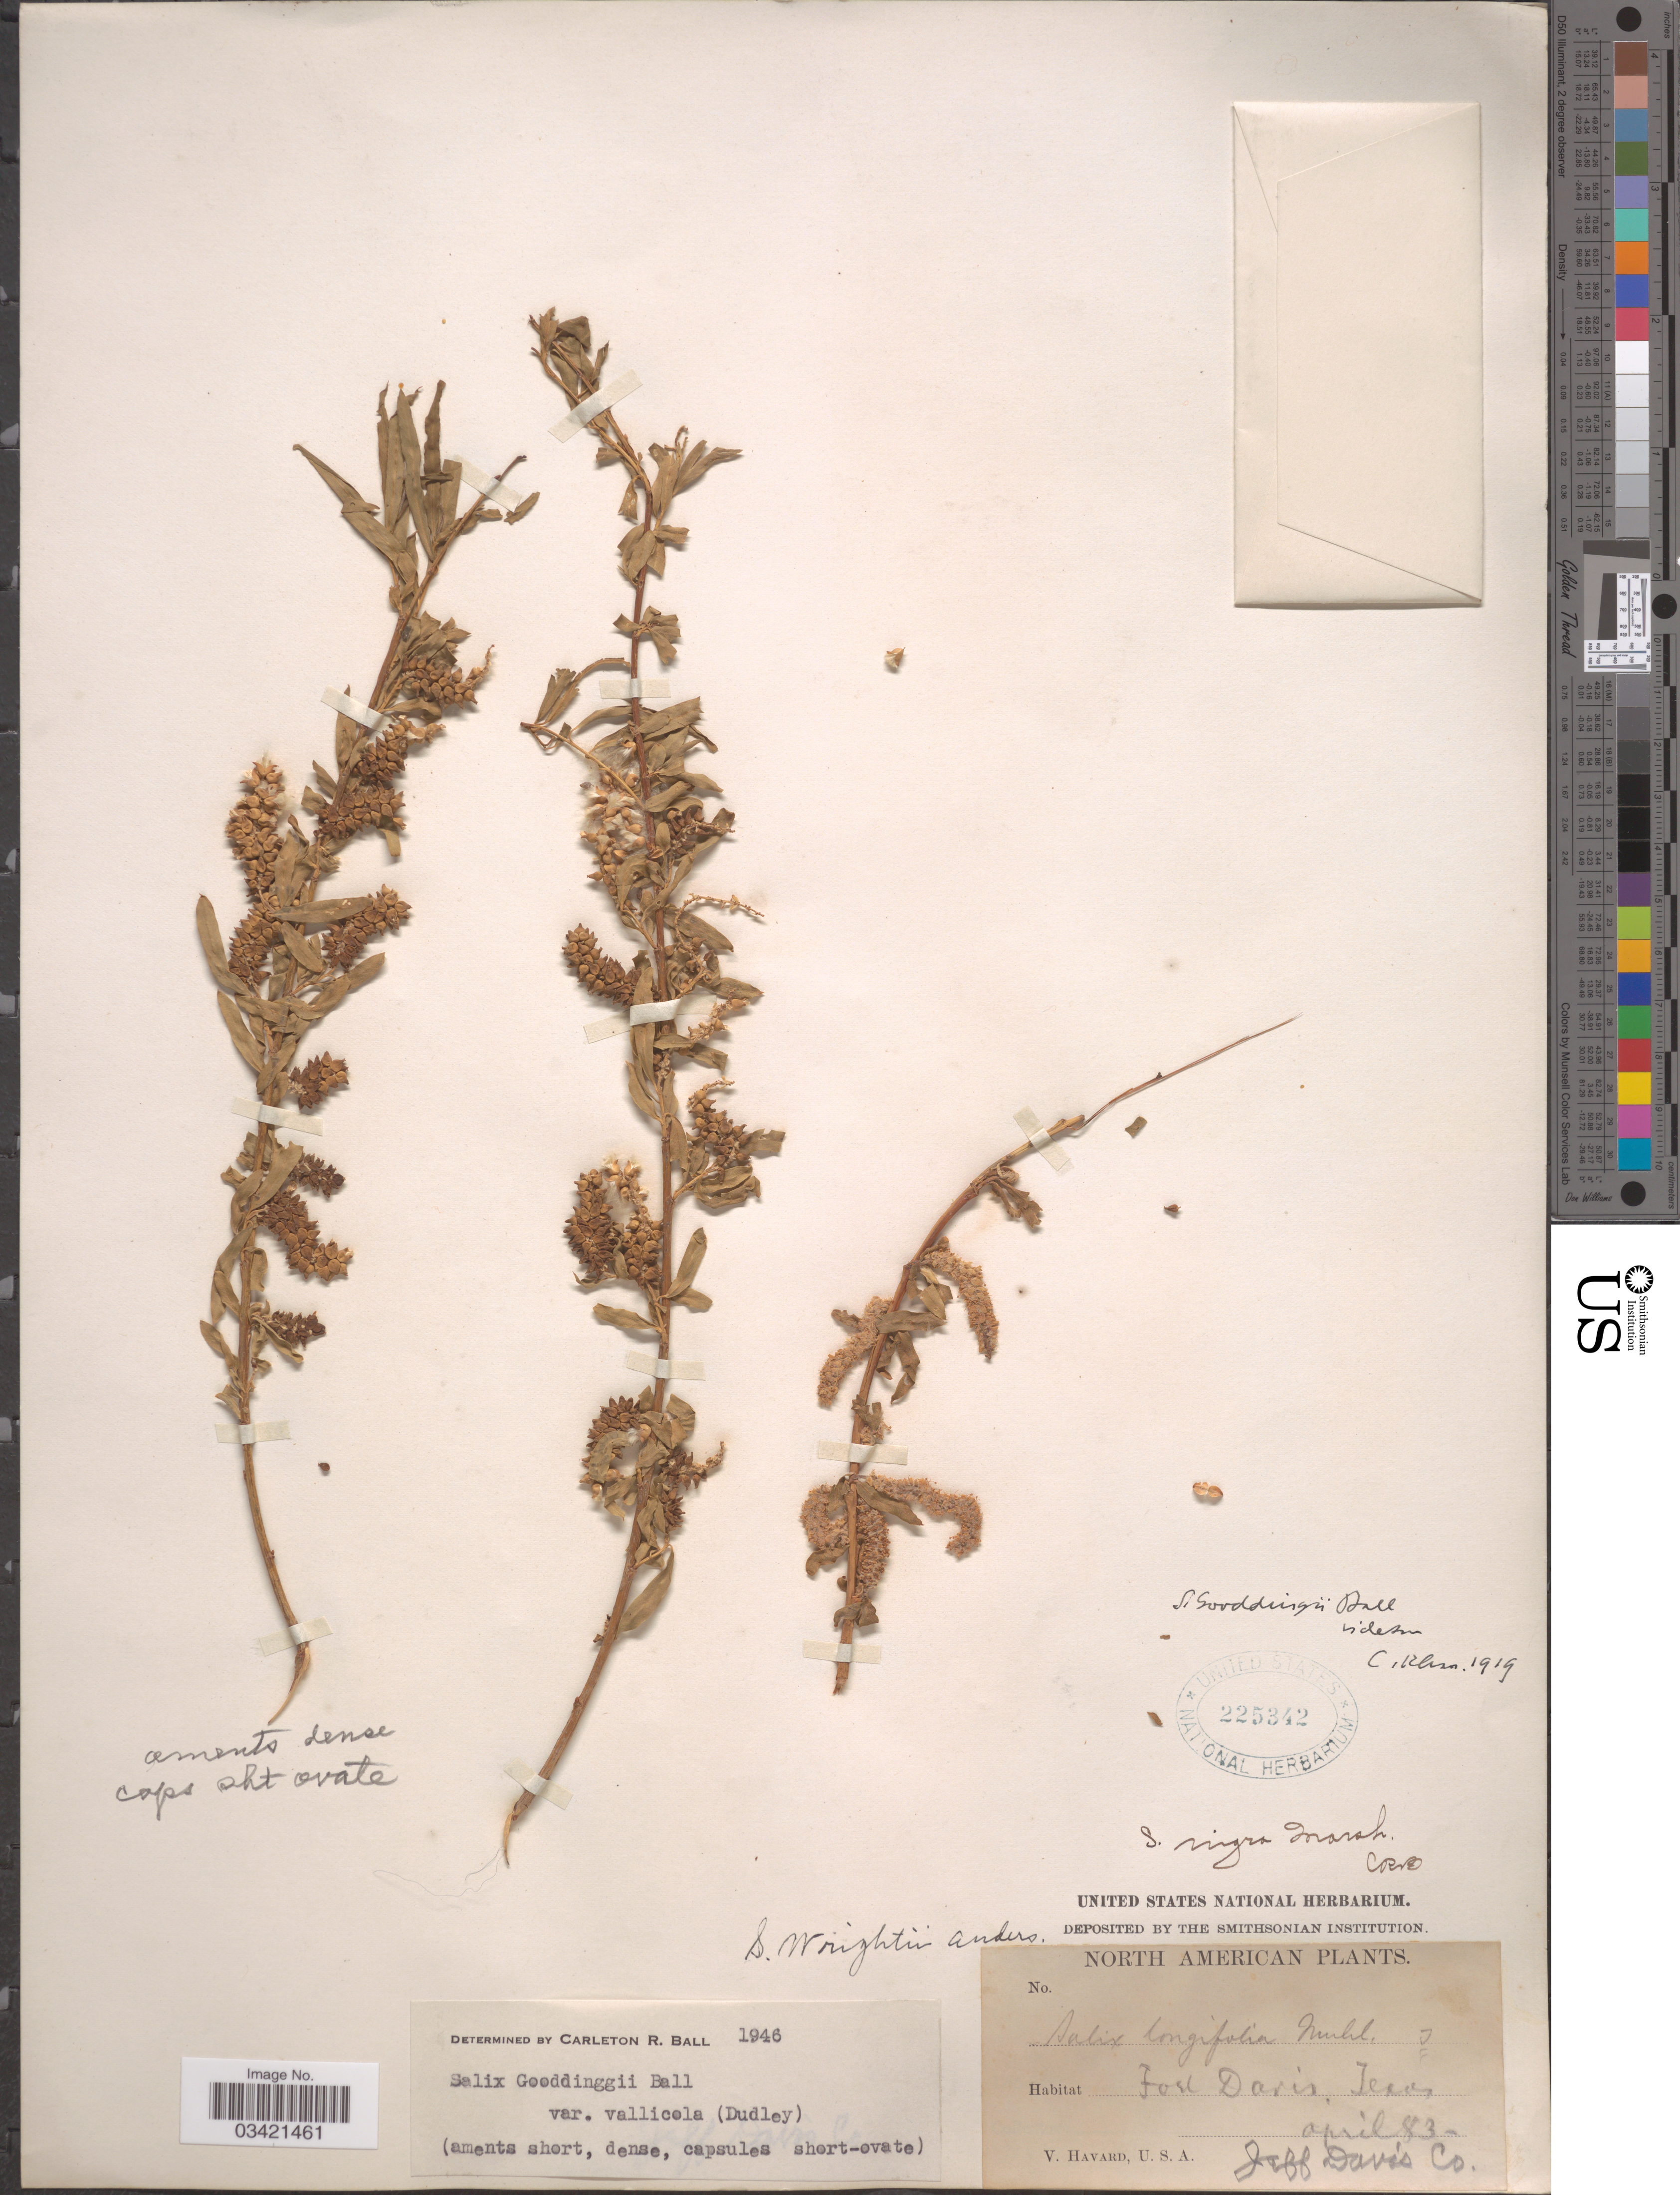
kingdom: Plantae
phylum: Tracheophyta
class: Magnoliopsida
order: Malpighiales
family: Salicaceae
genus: Salix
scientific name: Salix gooddingii var. vallicola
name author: (Dudley) C.R. Ball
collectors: V. Havard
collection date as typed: Transcribed d/m/y: /4/83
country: United States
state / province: Texas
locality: Fort Davis. Jeff Davis Co.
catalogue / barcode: US 225342